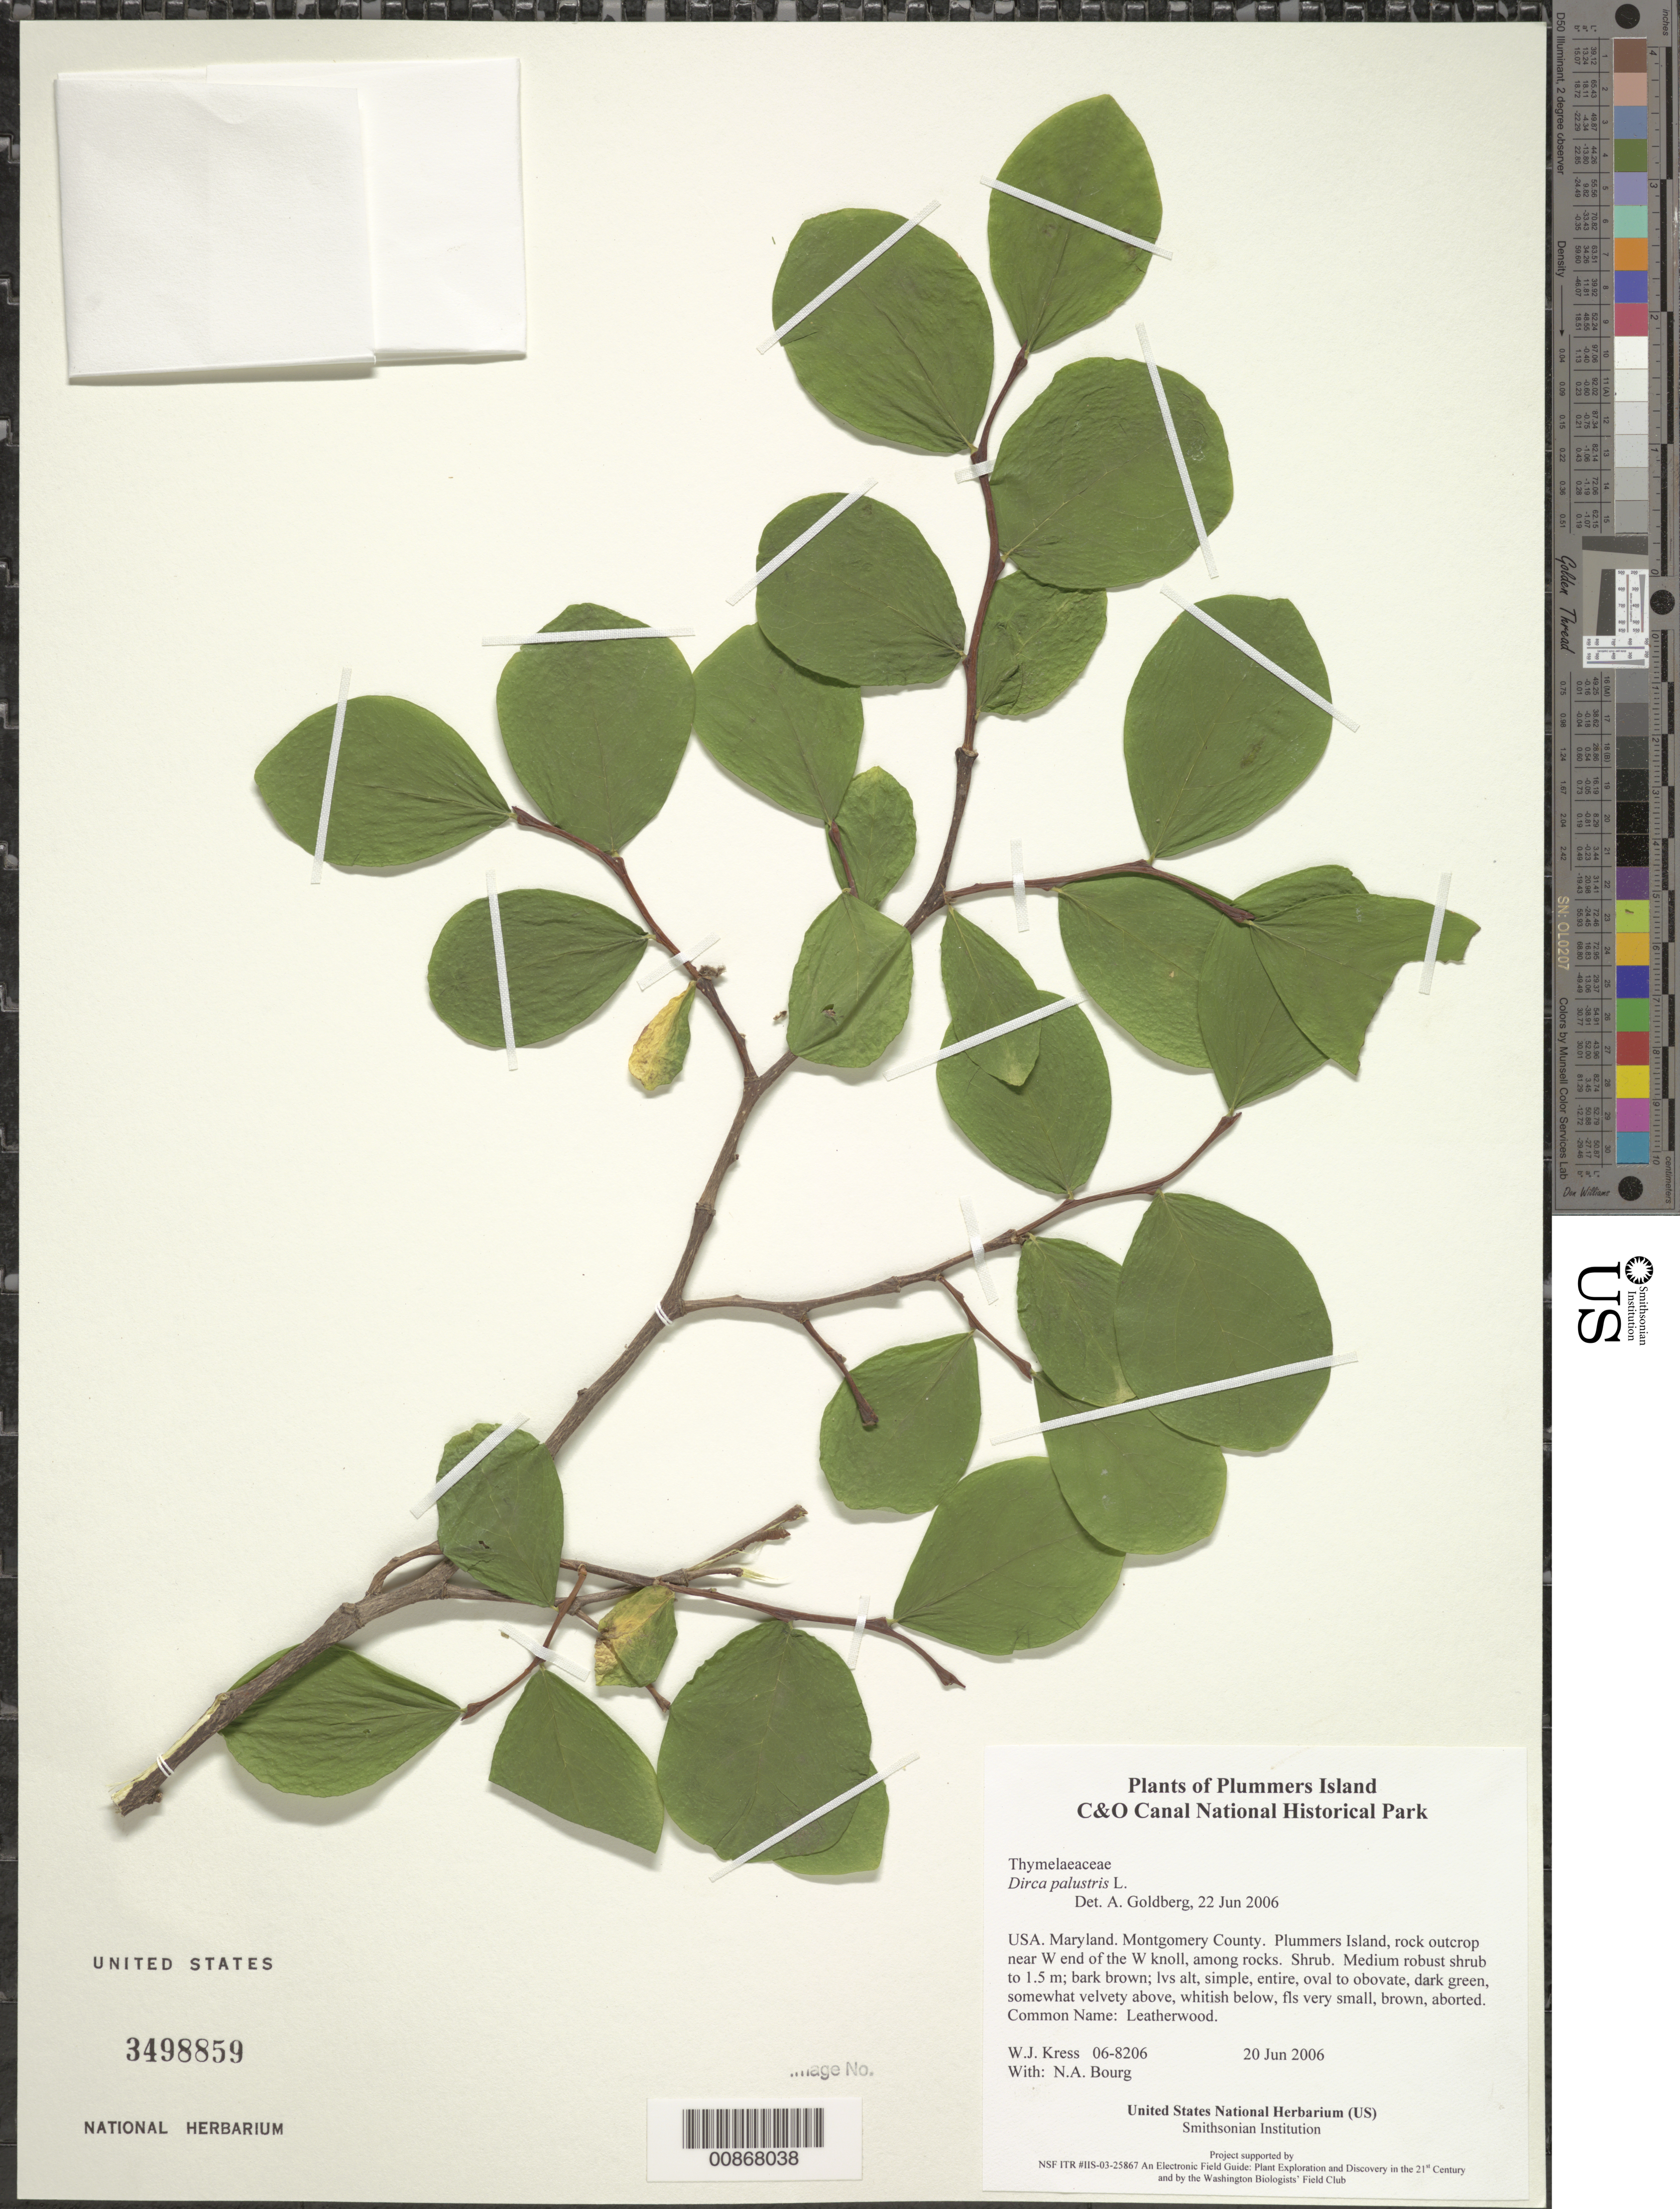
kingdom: Plantae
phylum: Tracheophyta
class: Magnoliopsida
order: Malvales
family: Thymelaeaceae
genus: Dirca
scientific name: Dirca palustris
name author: L.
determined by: Bourg, N. A.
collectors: W. J. Kress & N. A. Bourg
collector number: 06-8206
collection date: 2006-06-20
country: United States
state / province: Maryland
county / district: Montgomery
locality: Chesapeake and Ohio Canal National Historical Park, Plummers Island, rock outcrop near W end of the W knoll, among rocks.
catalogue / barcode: US 3498859